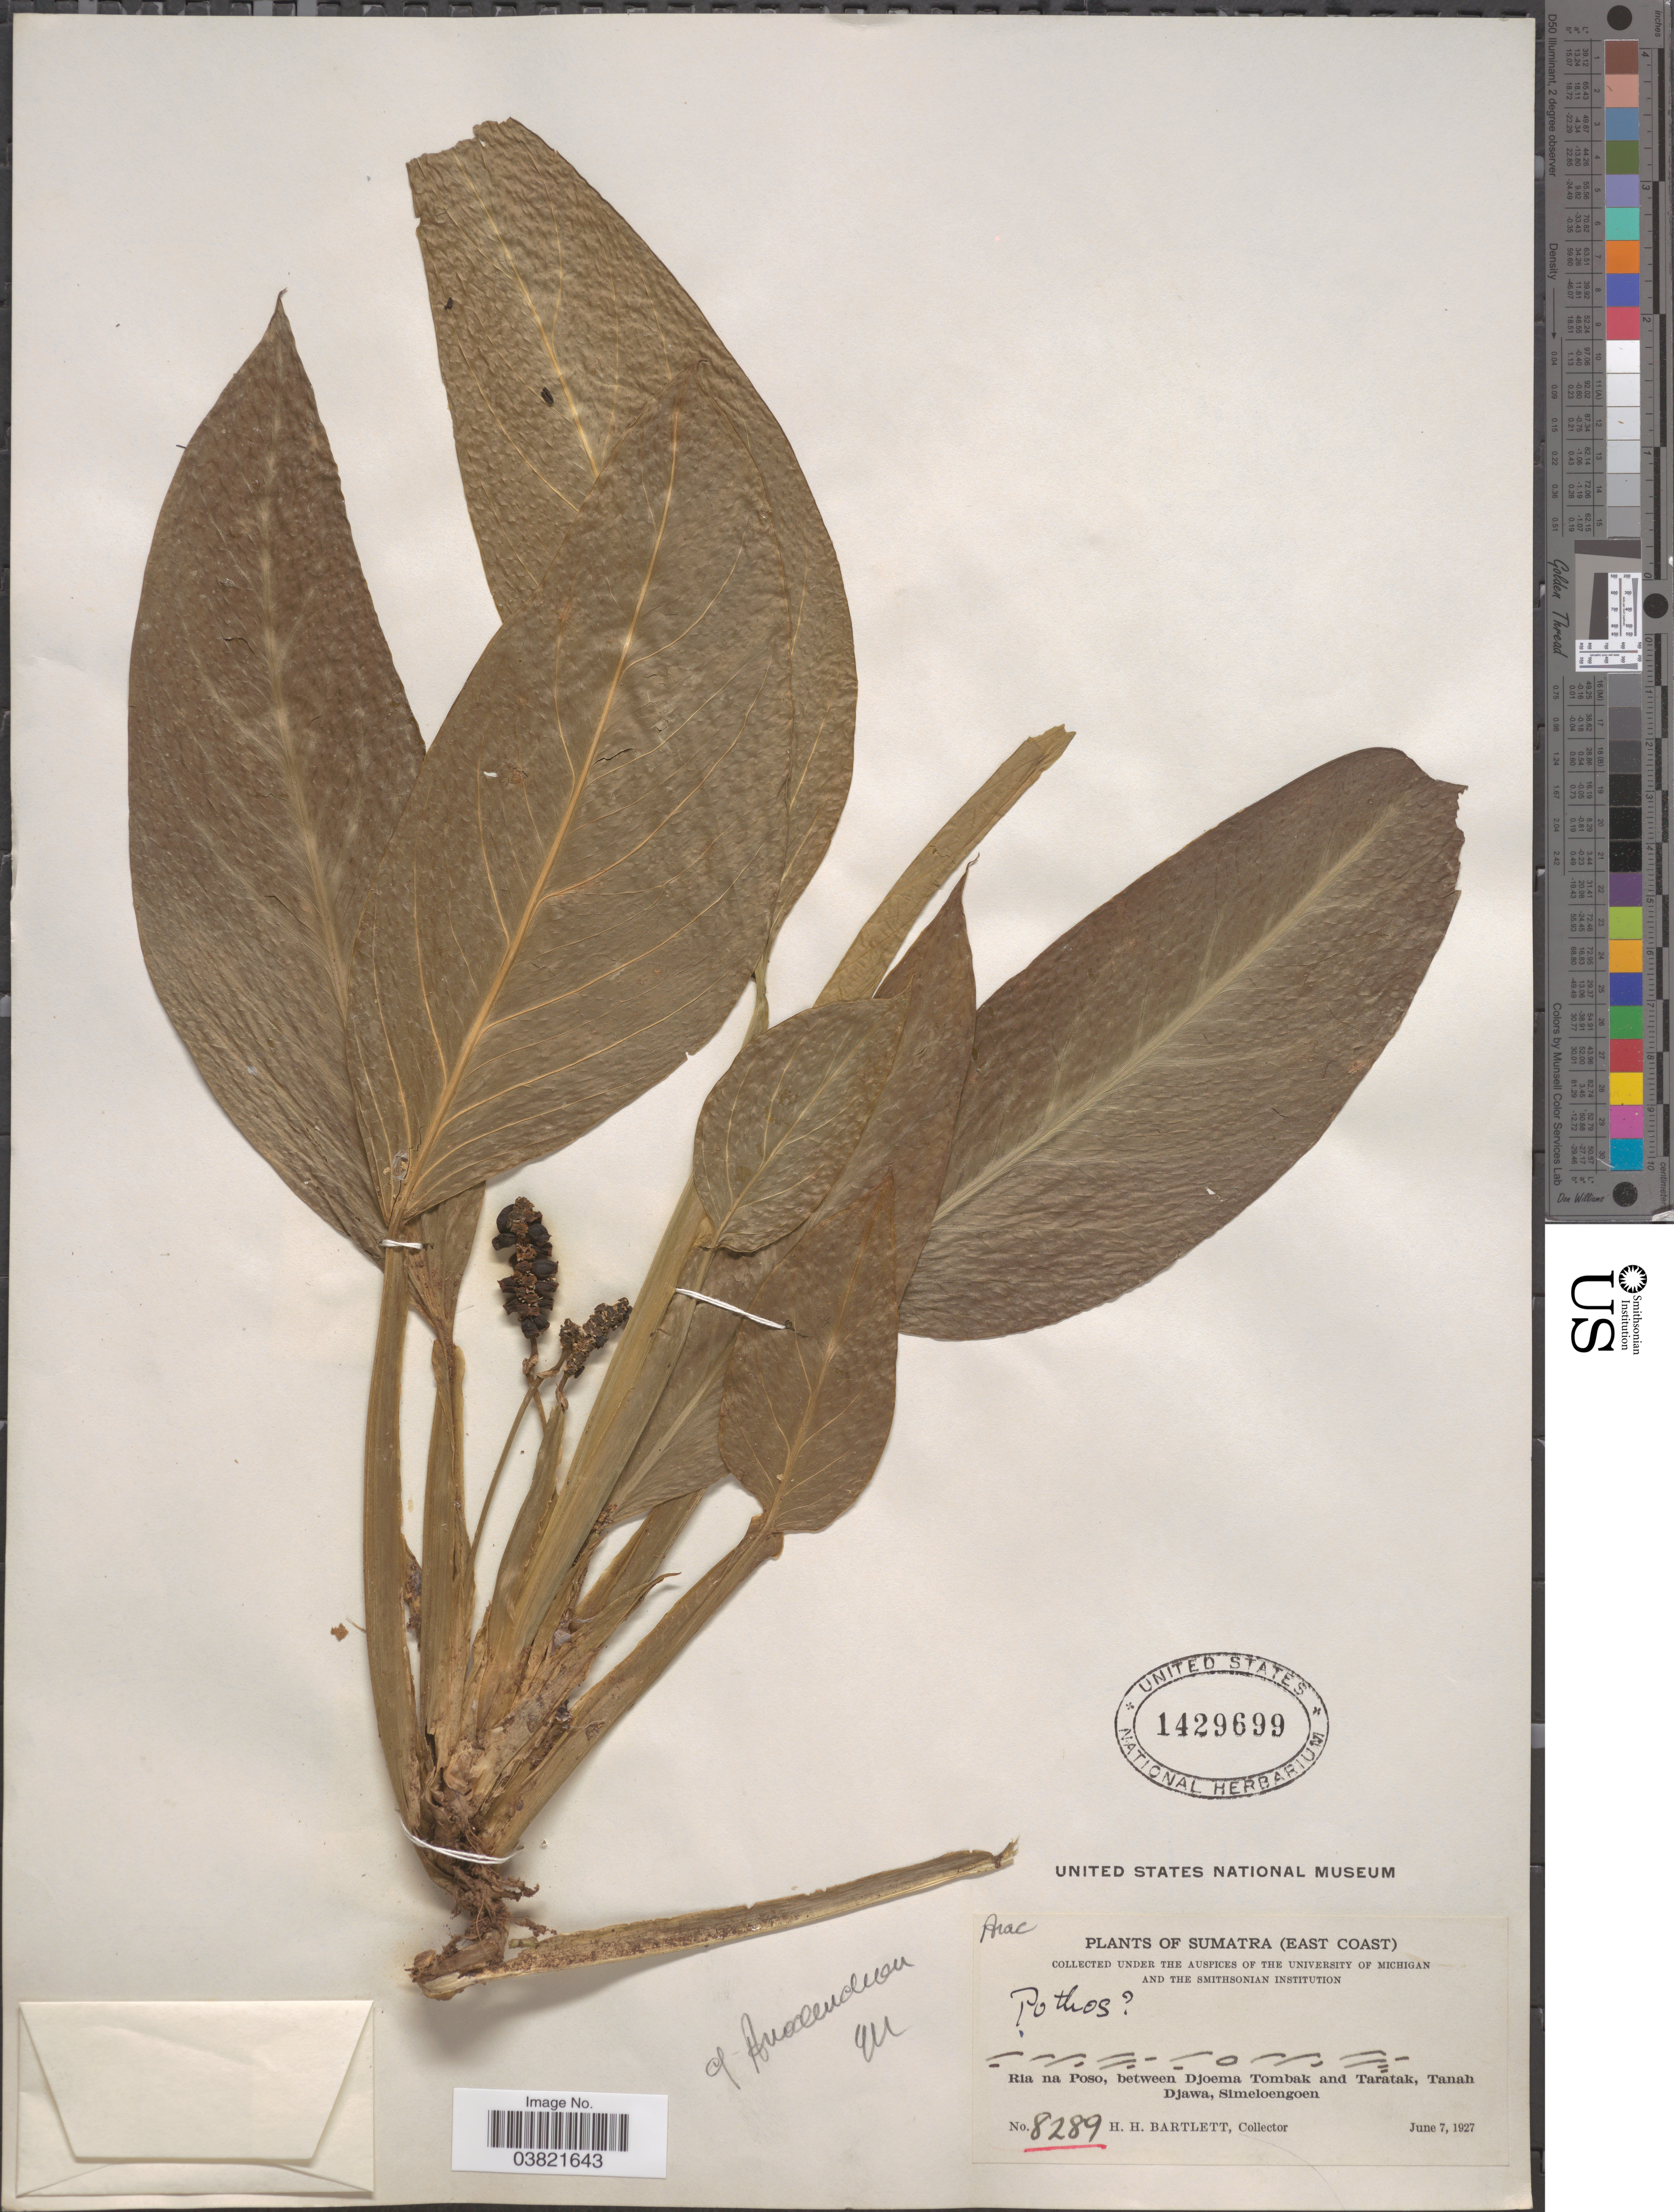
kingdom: Plantae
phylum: Tracheophyta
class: Liliopsida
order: Alismatales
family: Araceae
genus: Anadendrum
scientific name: Anadendrum sp.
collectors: H. H. Bartlett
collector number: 8289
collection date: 1927-06-07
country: Indonesia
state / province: Sumatra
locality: (East Coast). Ria na Poso, between Djoema Tombak and Taratak, Tanah Djawa, Simeloengoen.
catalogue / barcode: US 1429699